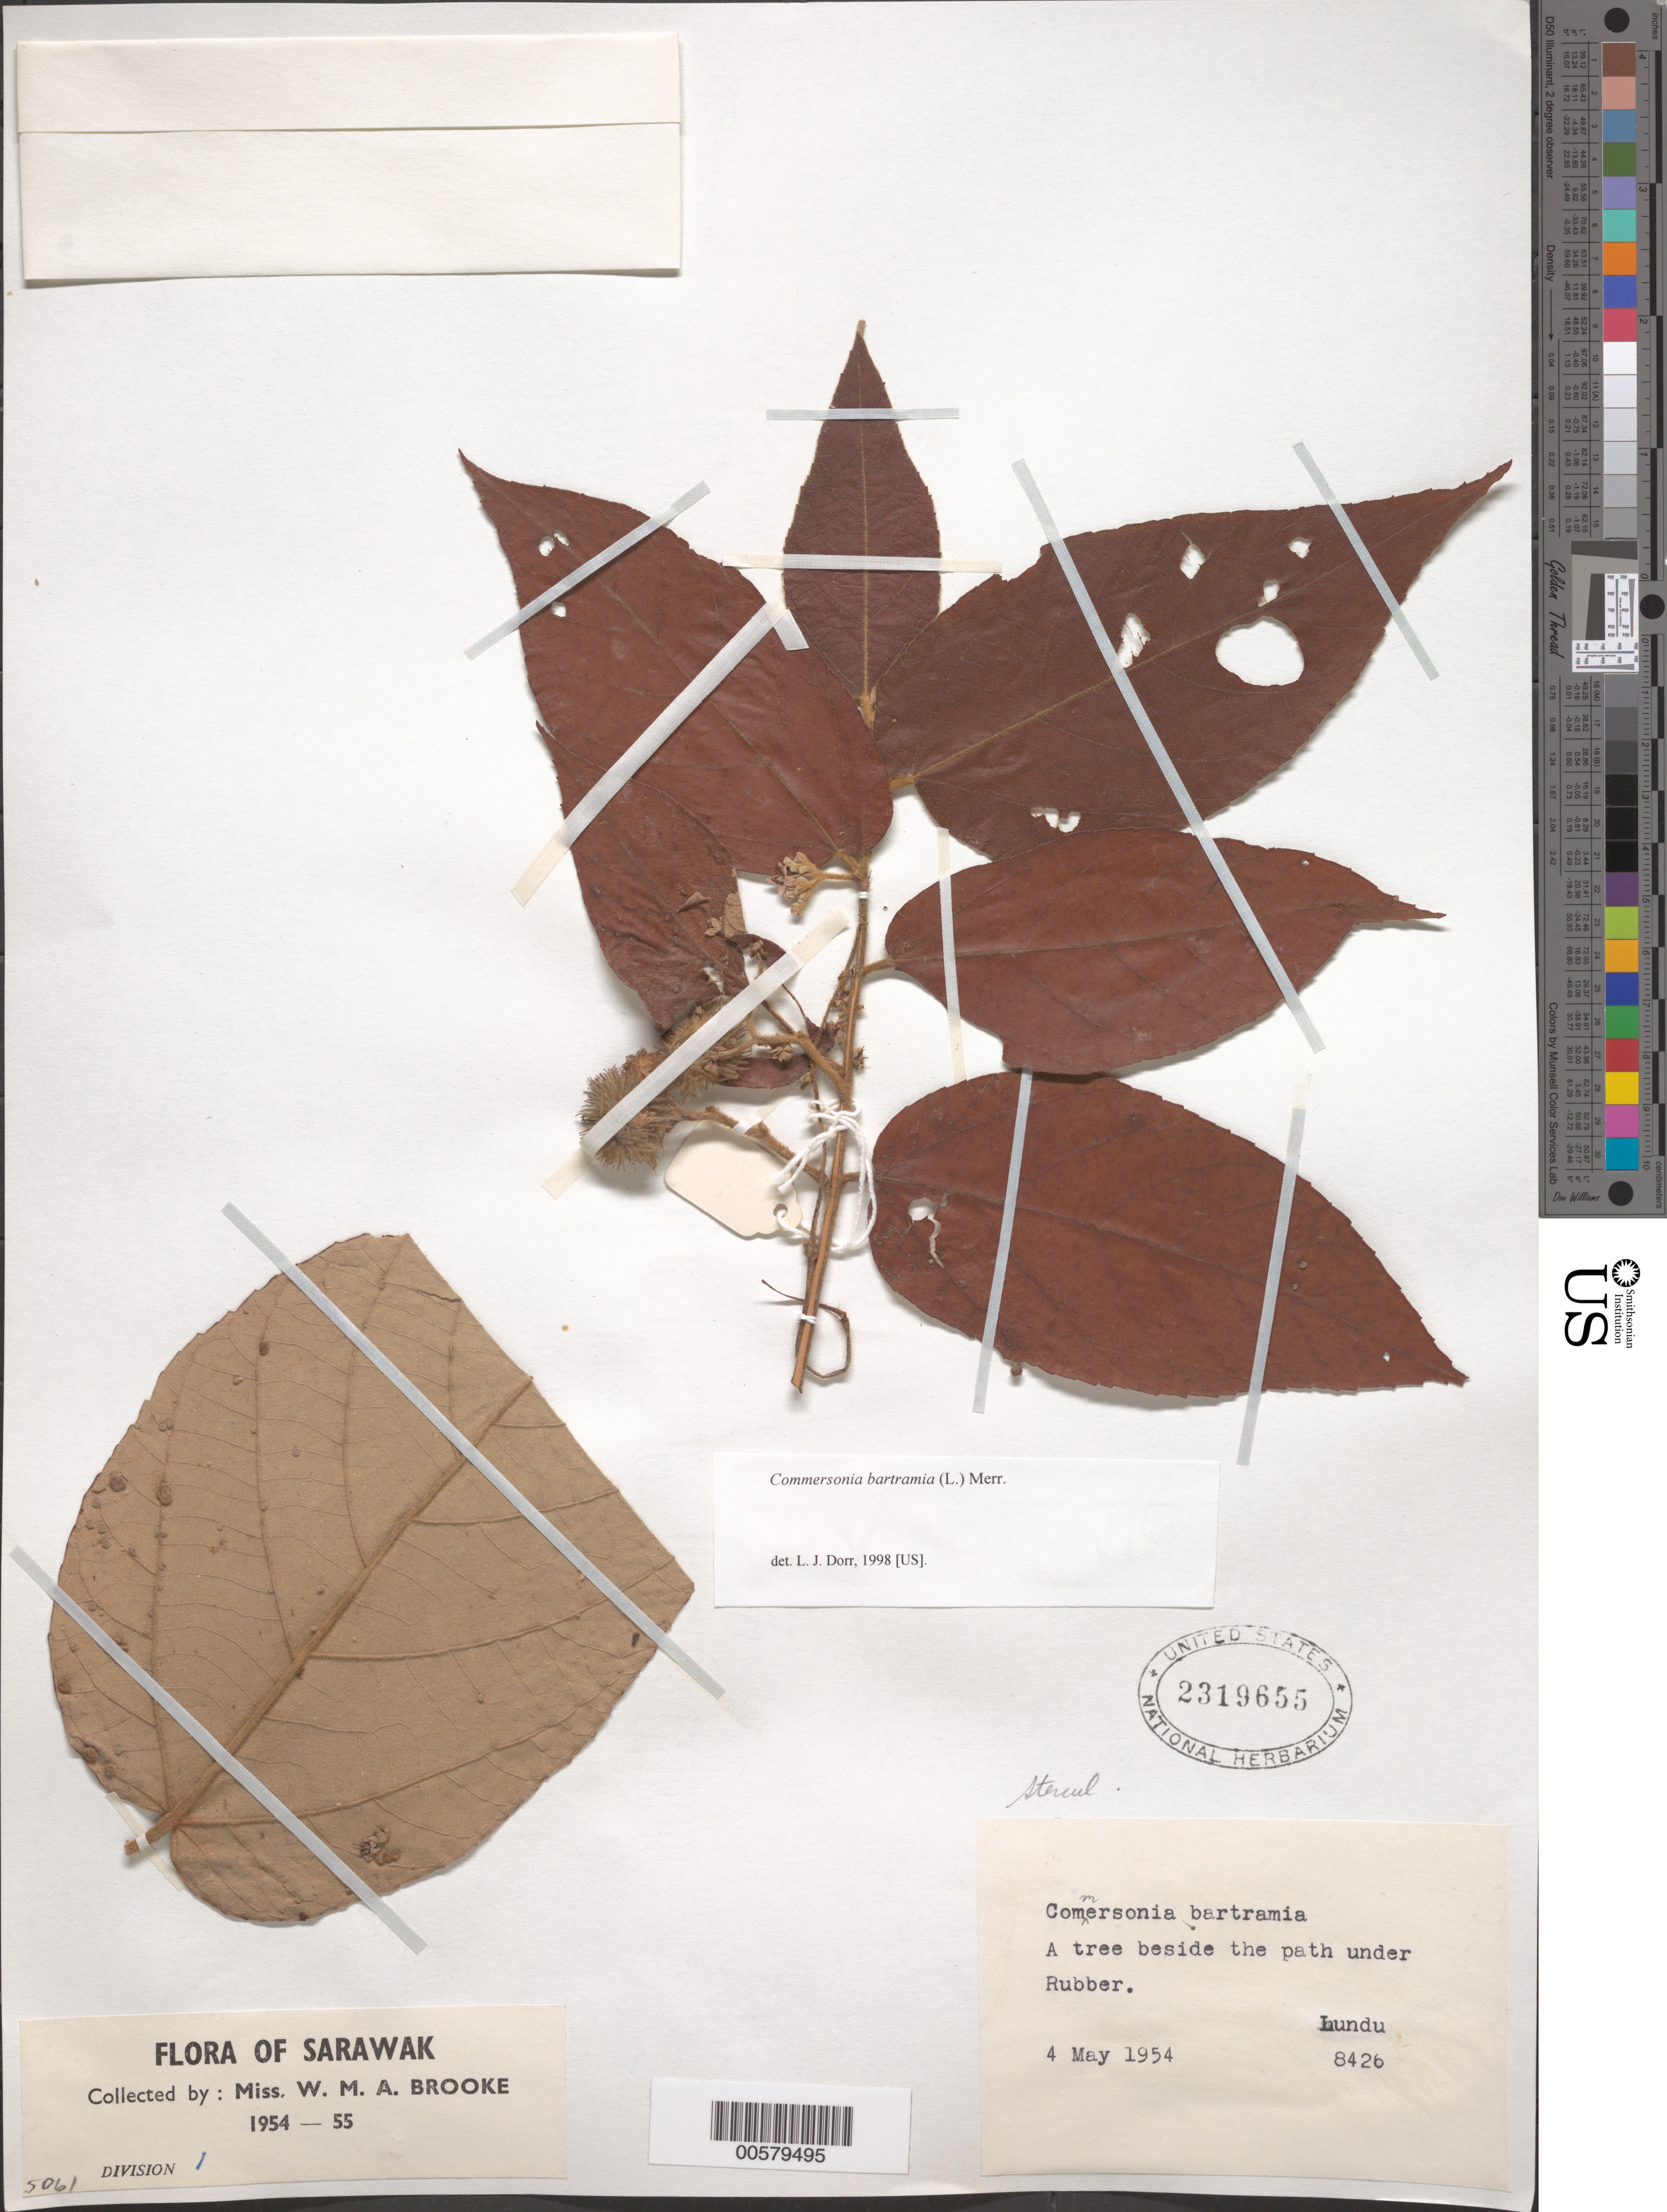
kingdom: Plantae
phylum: Tracheophyta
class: Magnoliopsida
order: Malvales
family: Malvaceae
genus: Commersonia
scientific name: Commersonia bartramia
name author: (L.) Merr.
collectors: W. Brooke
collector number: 8426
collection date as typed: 04 May 1954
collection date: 1954-05-04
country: Malaysia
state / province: Sarawak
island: Borneo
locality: Lundu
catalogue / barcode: US 2319655